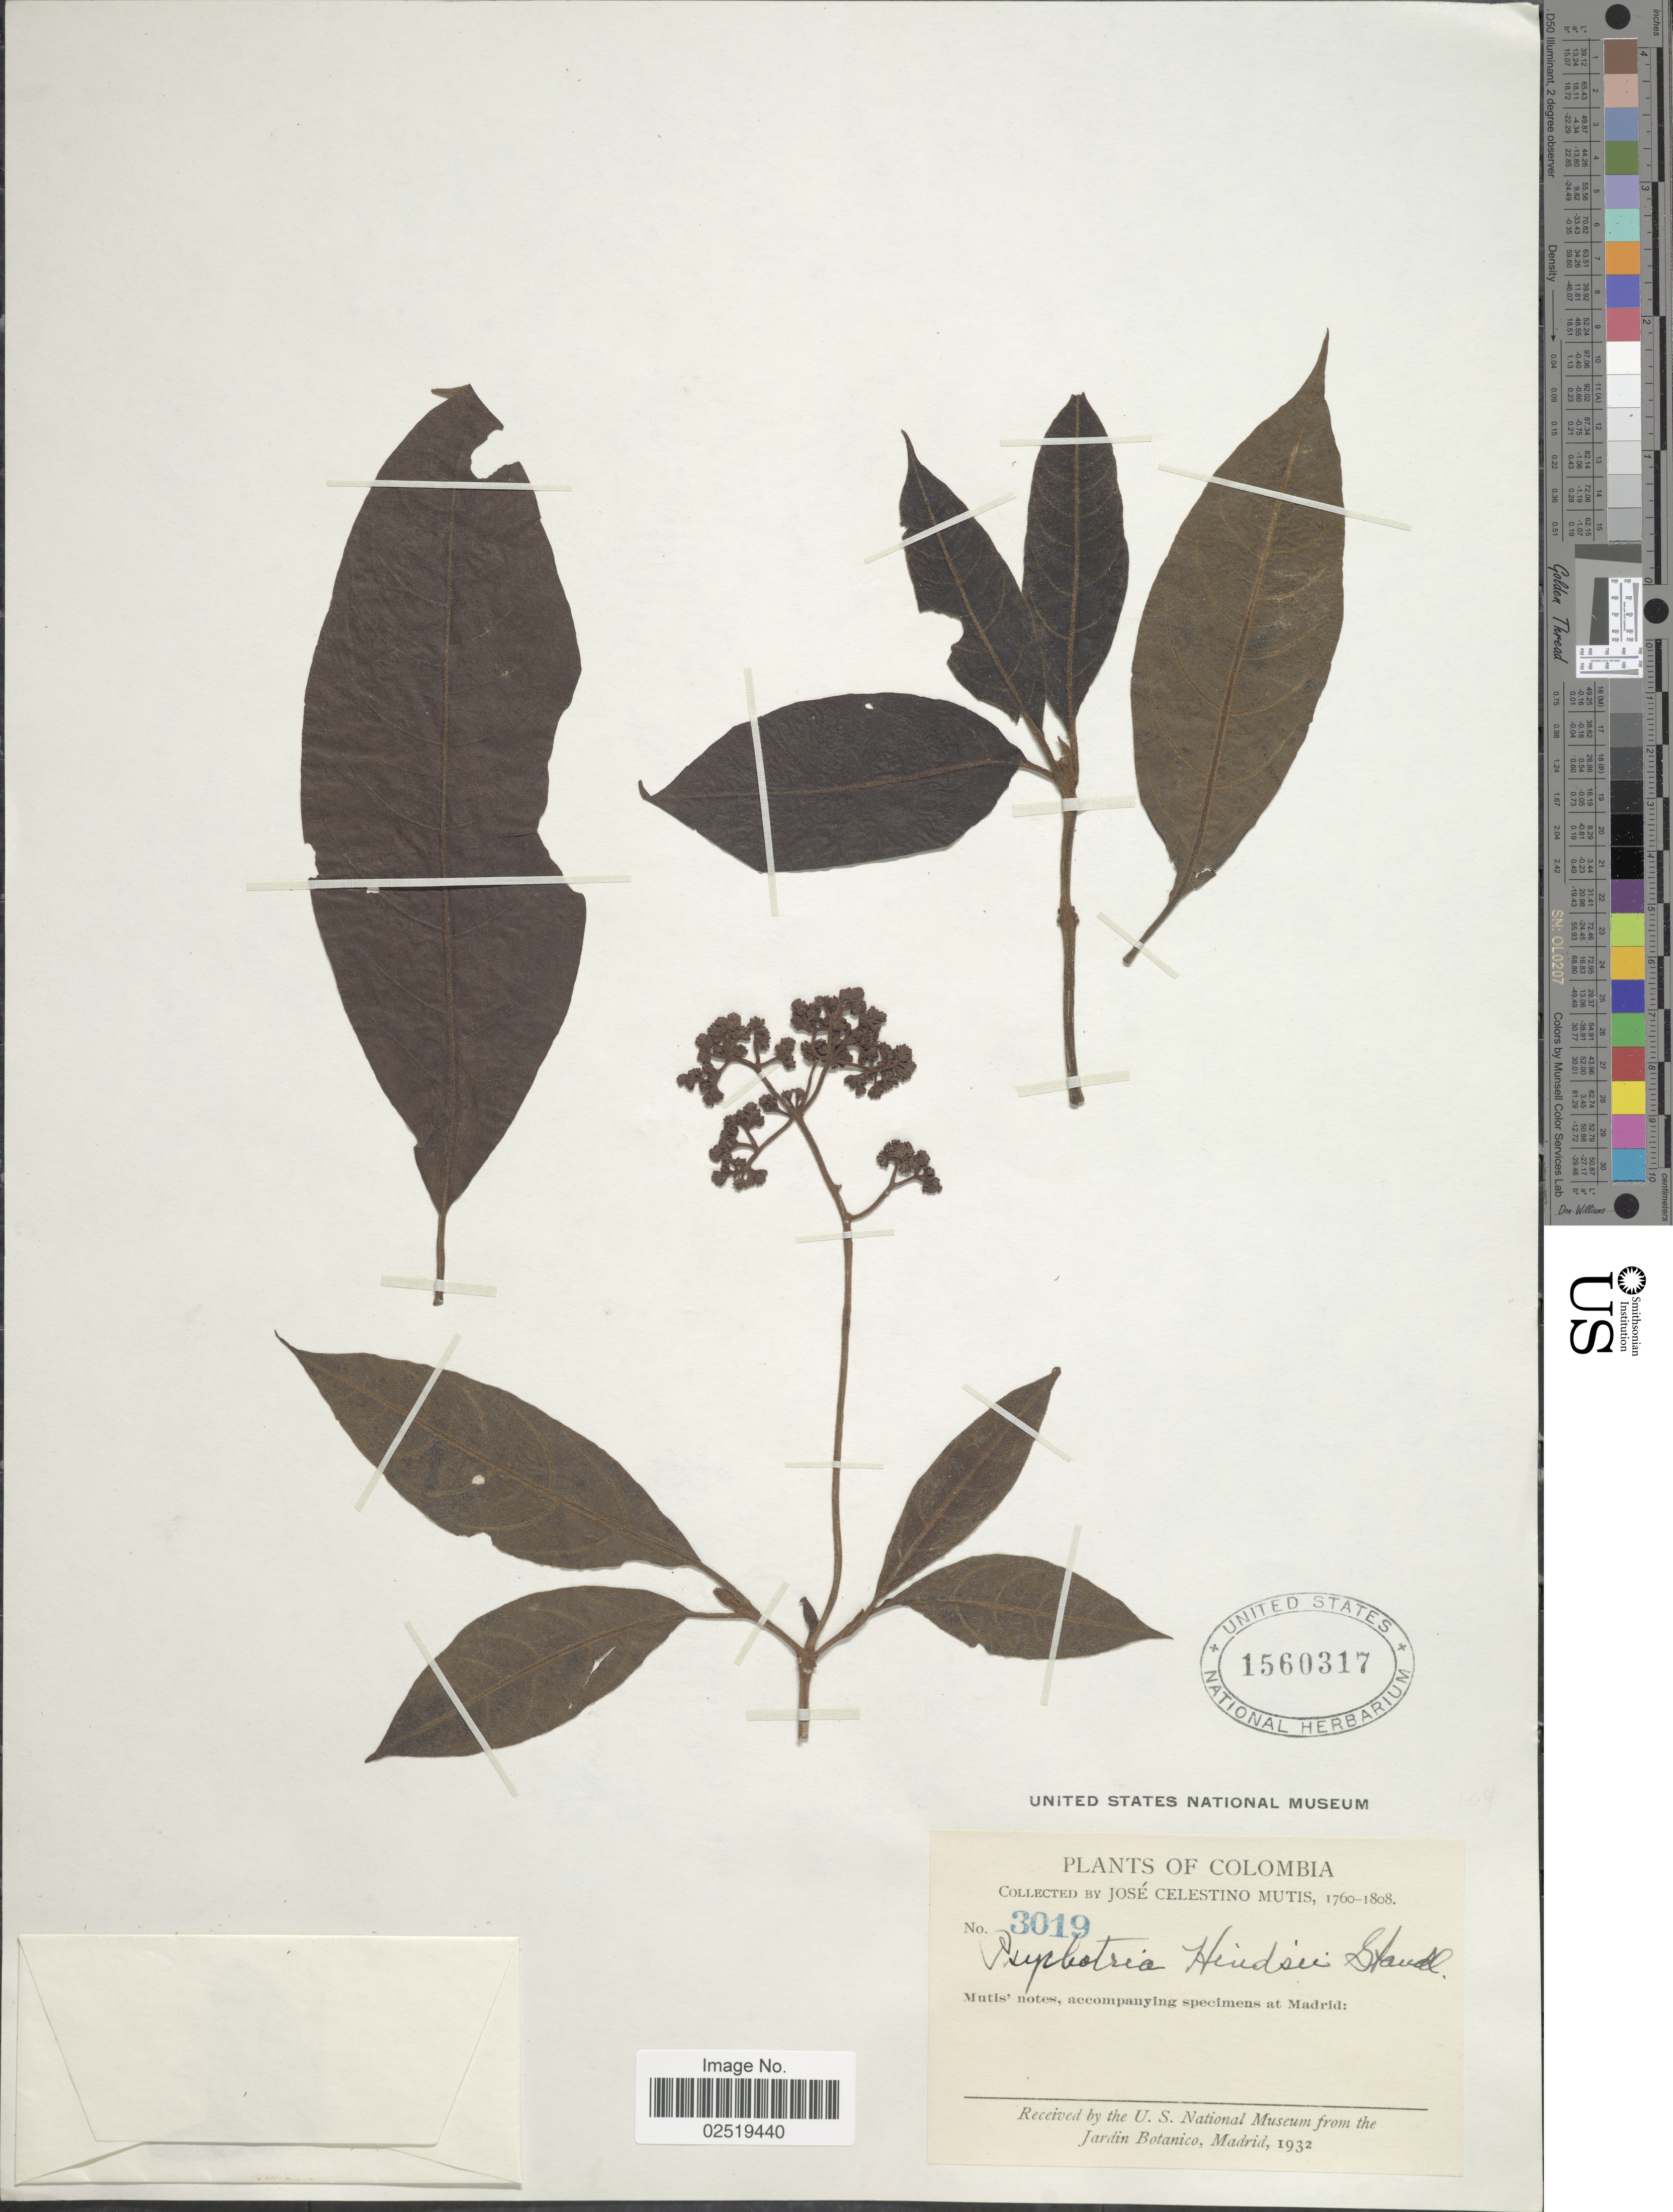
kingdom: Plantae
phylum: Tracheophyta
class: Magnoliopsida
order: Gentianales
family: Rubiaceae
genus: Psychotria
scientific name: Psychotria hindsii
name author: Standl.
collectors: J. C. B. Mutis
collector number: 3019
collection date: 1760/1808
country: Colombia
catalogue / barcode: US 1560317